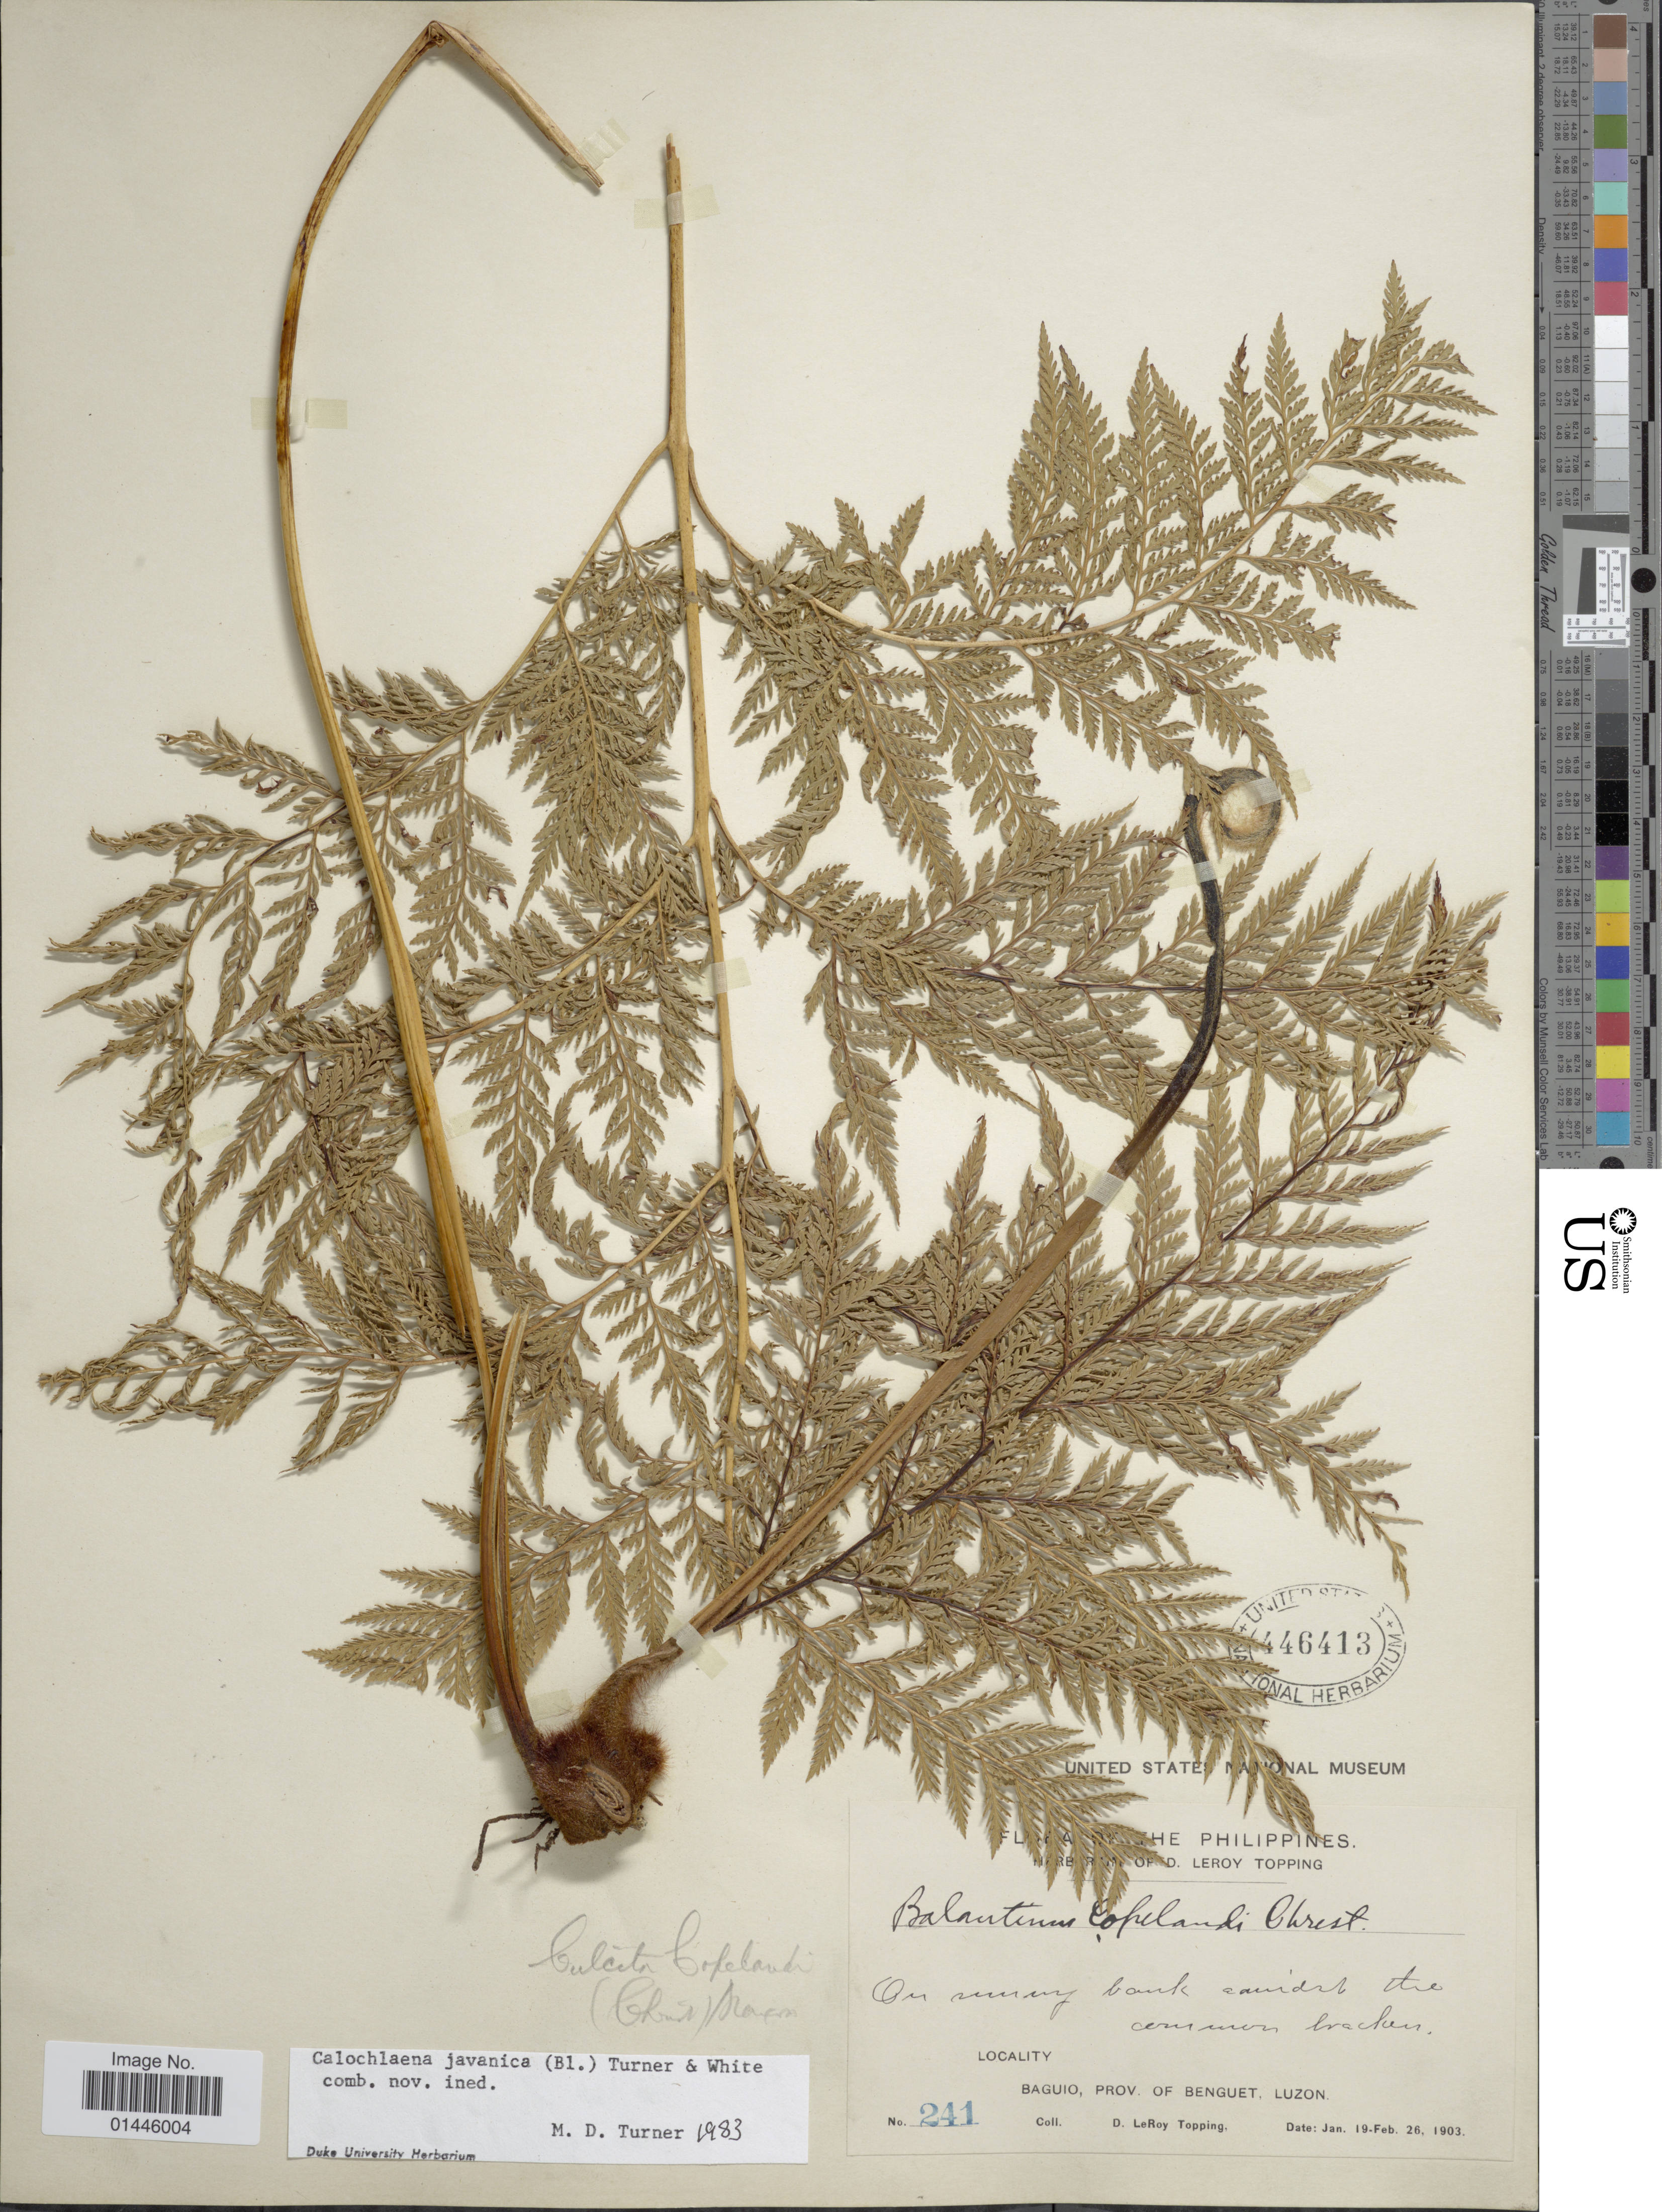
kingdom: Plantae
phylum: Tracheophyta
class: Polypodiopsida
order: Cyatheales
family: Dicksoniaceae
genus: Calochlaena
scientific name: Calochlaena javanica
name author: (Blume) M.D. Turner & R.A. White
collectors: D. L. Topping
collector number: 241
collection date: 1903-01-19/1903-02-26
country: Philippines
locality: Baguio, Prov. of Benguet, Luzon.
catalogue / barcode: US 446413